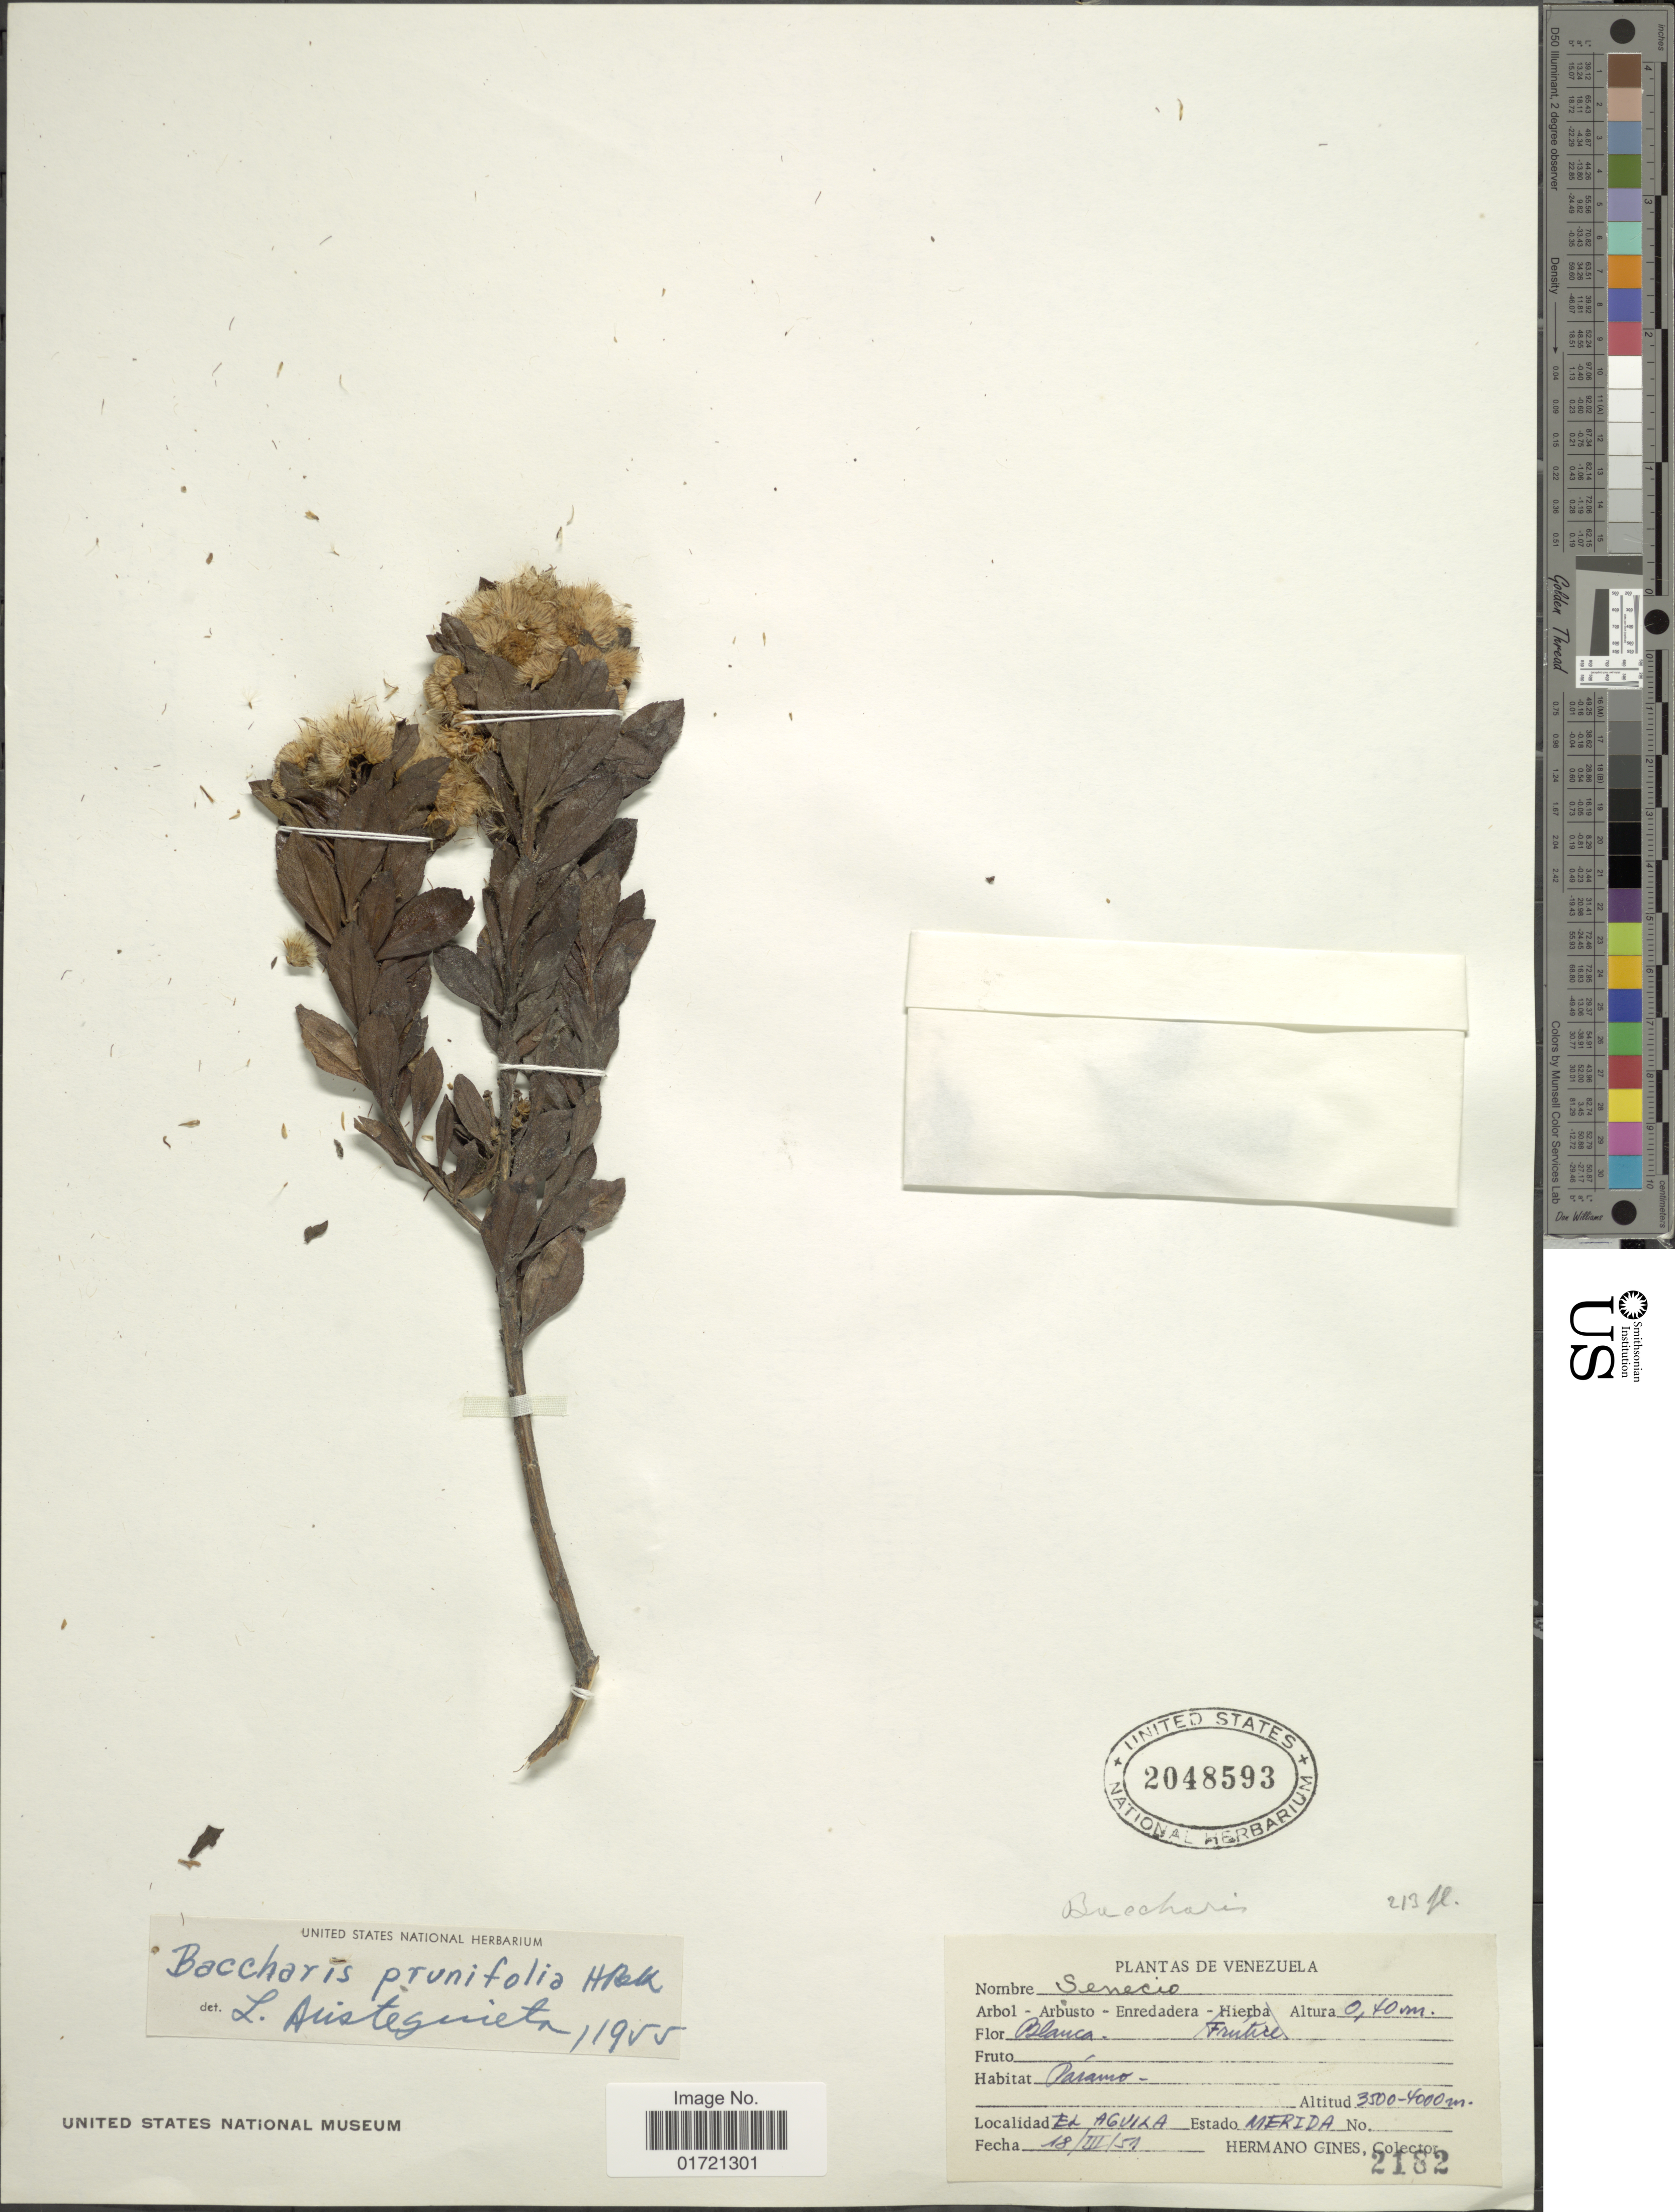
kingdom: Plantae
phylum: Tracheophyta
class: Magnoliopsida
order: Asterales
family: Asteraceae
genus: Baccharis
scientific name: Baccharis prunifolia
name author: Kunth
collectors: Bro. Gines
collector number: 2182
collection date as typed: Transcribed d/m/y: 18/3/51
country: Venezuela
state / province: Mérida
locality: El Aguila. Estado Merida.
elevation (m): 3500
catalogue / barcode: US 2048593